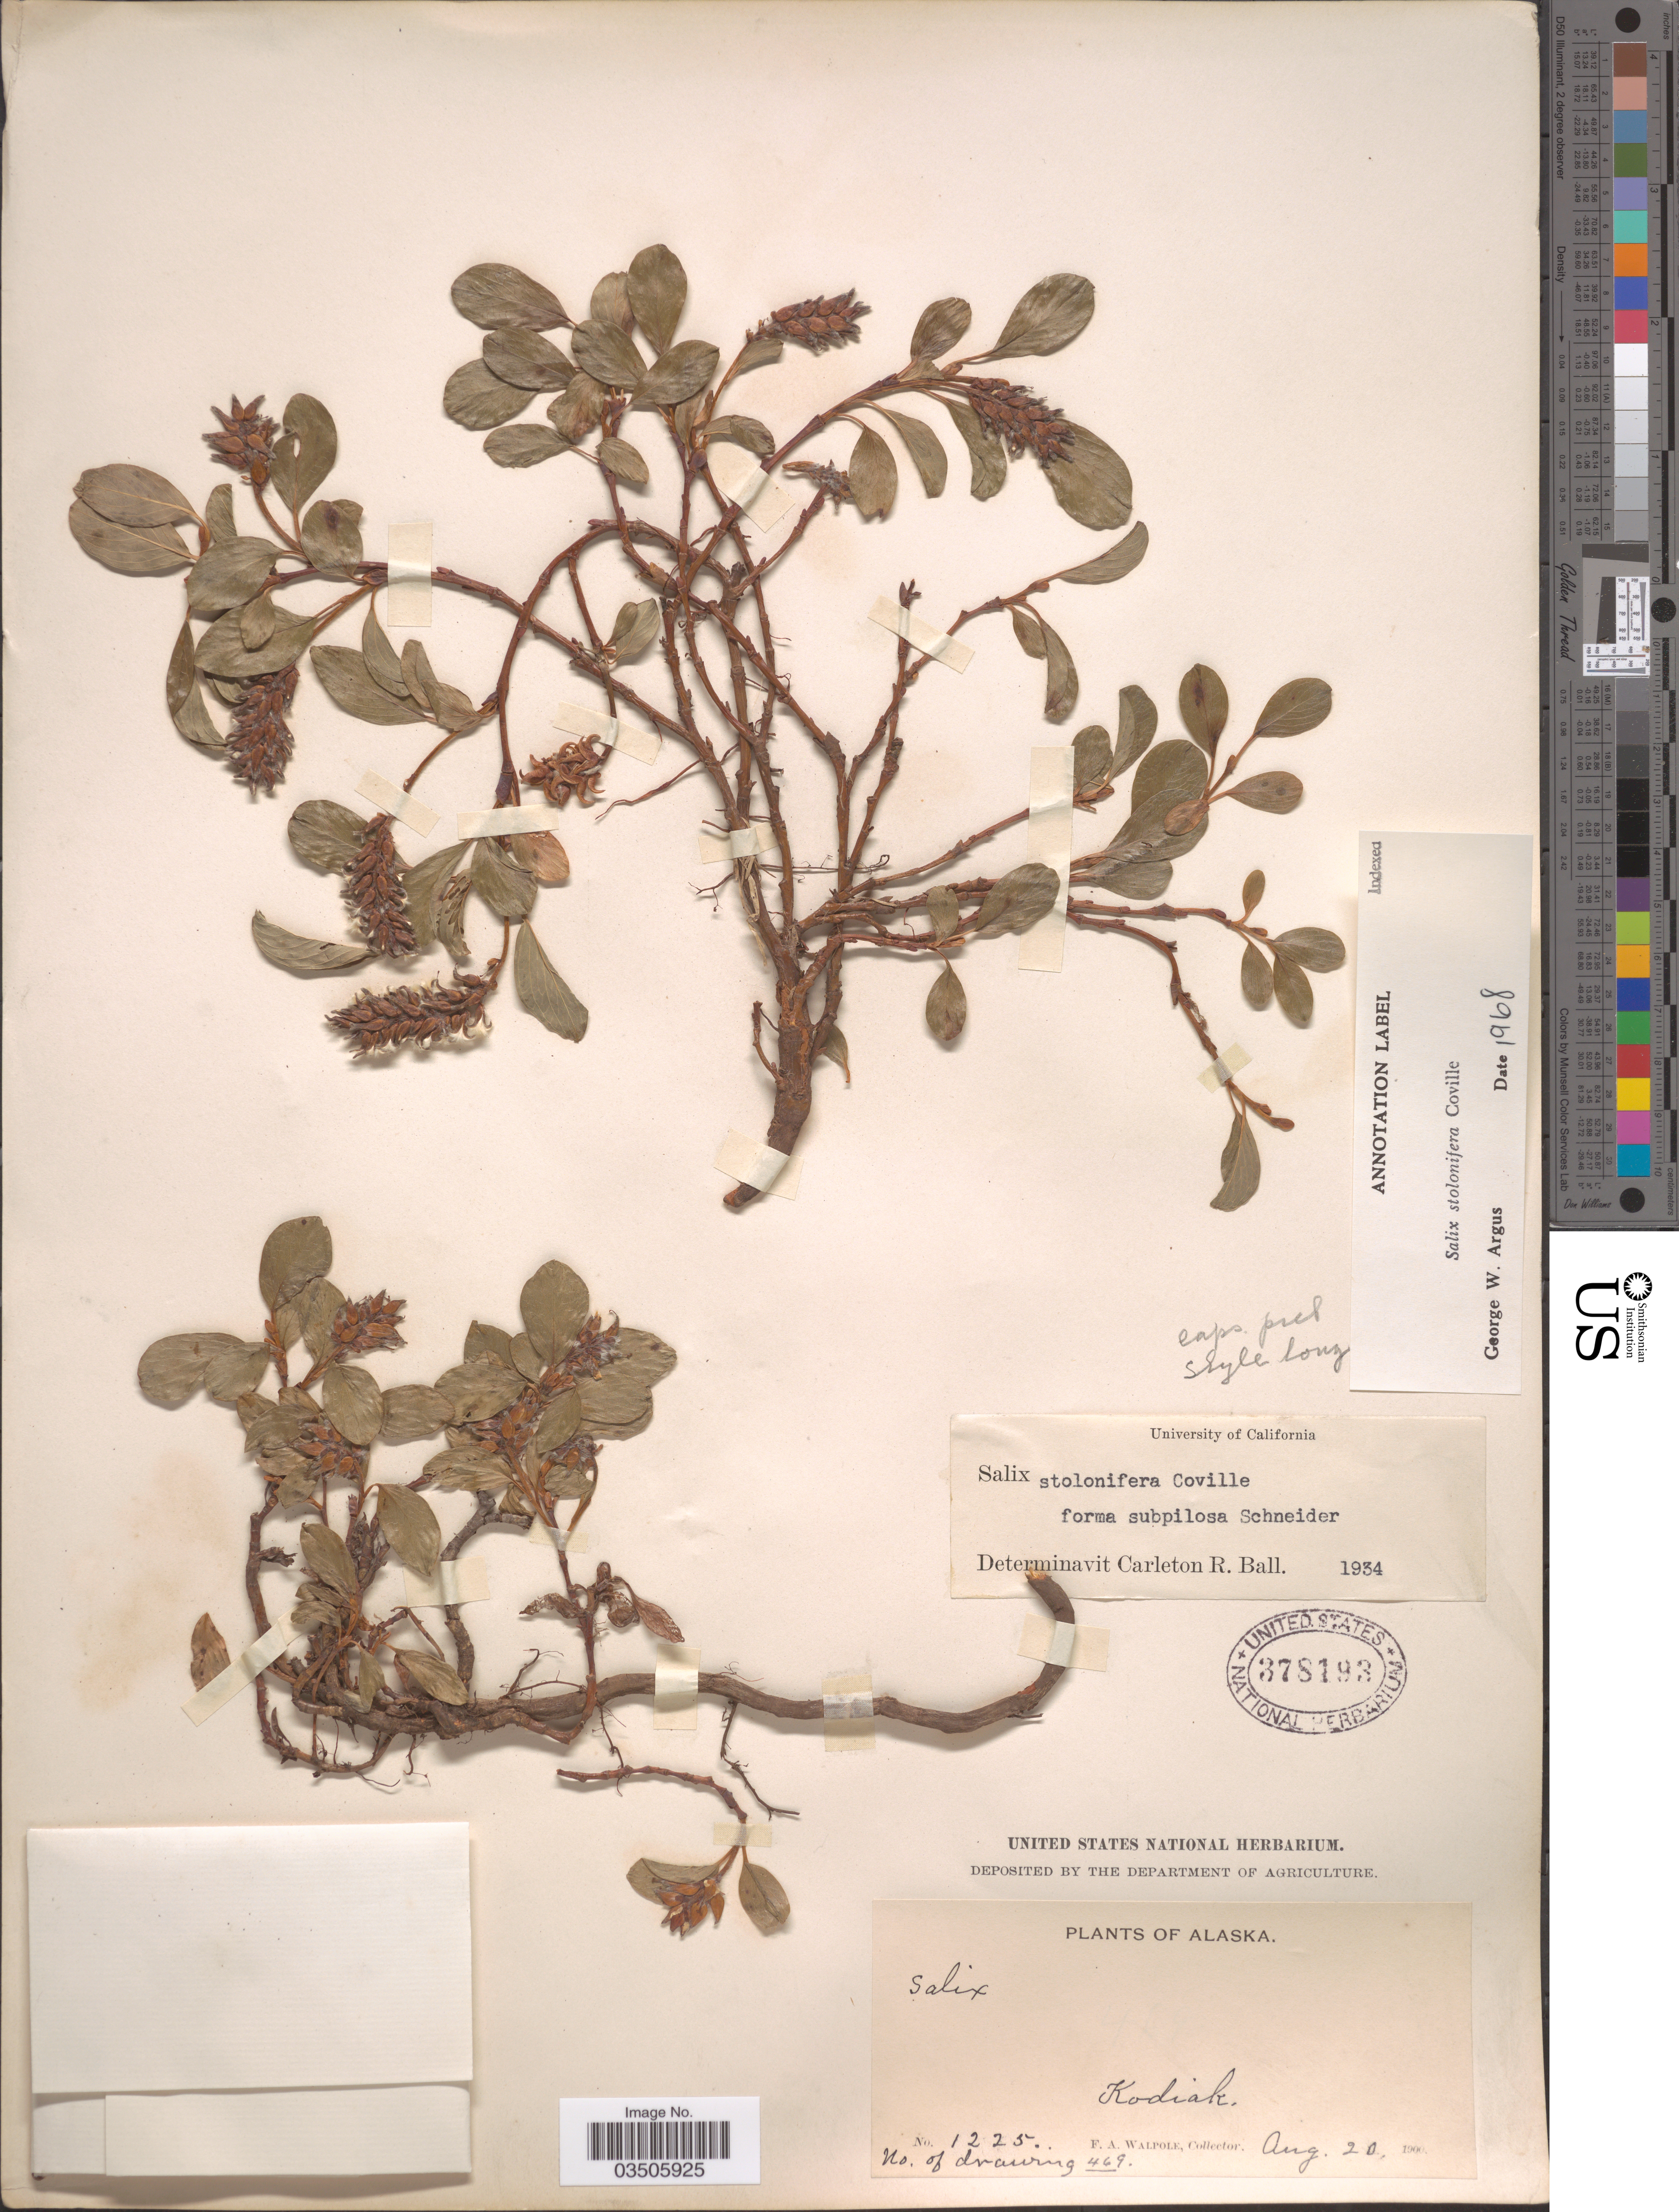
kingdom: Plantae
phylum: Tracheophyta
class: Magnoliopsida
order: Malpighiales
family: Salicaceae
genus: Salix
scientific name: Salix stolonifera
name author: Coville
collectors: F. Walpole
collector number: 1225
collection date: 1900-08-20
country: United States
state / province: Alaska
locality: Kodiak.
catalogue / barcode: US 378193